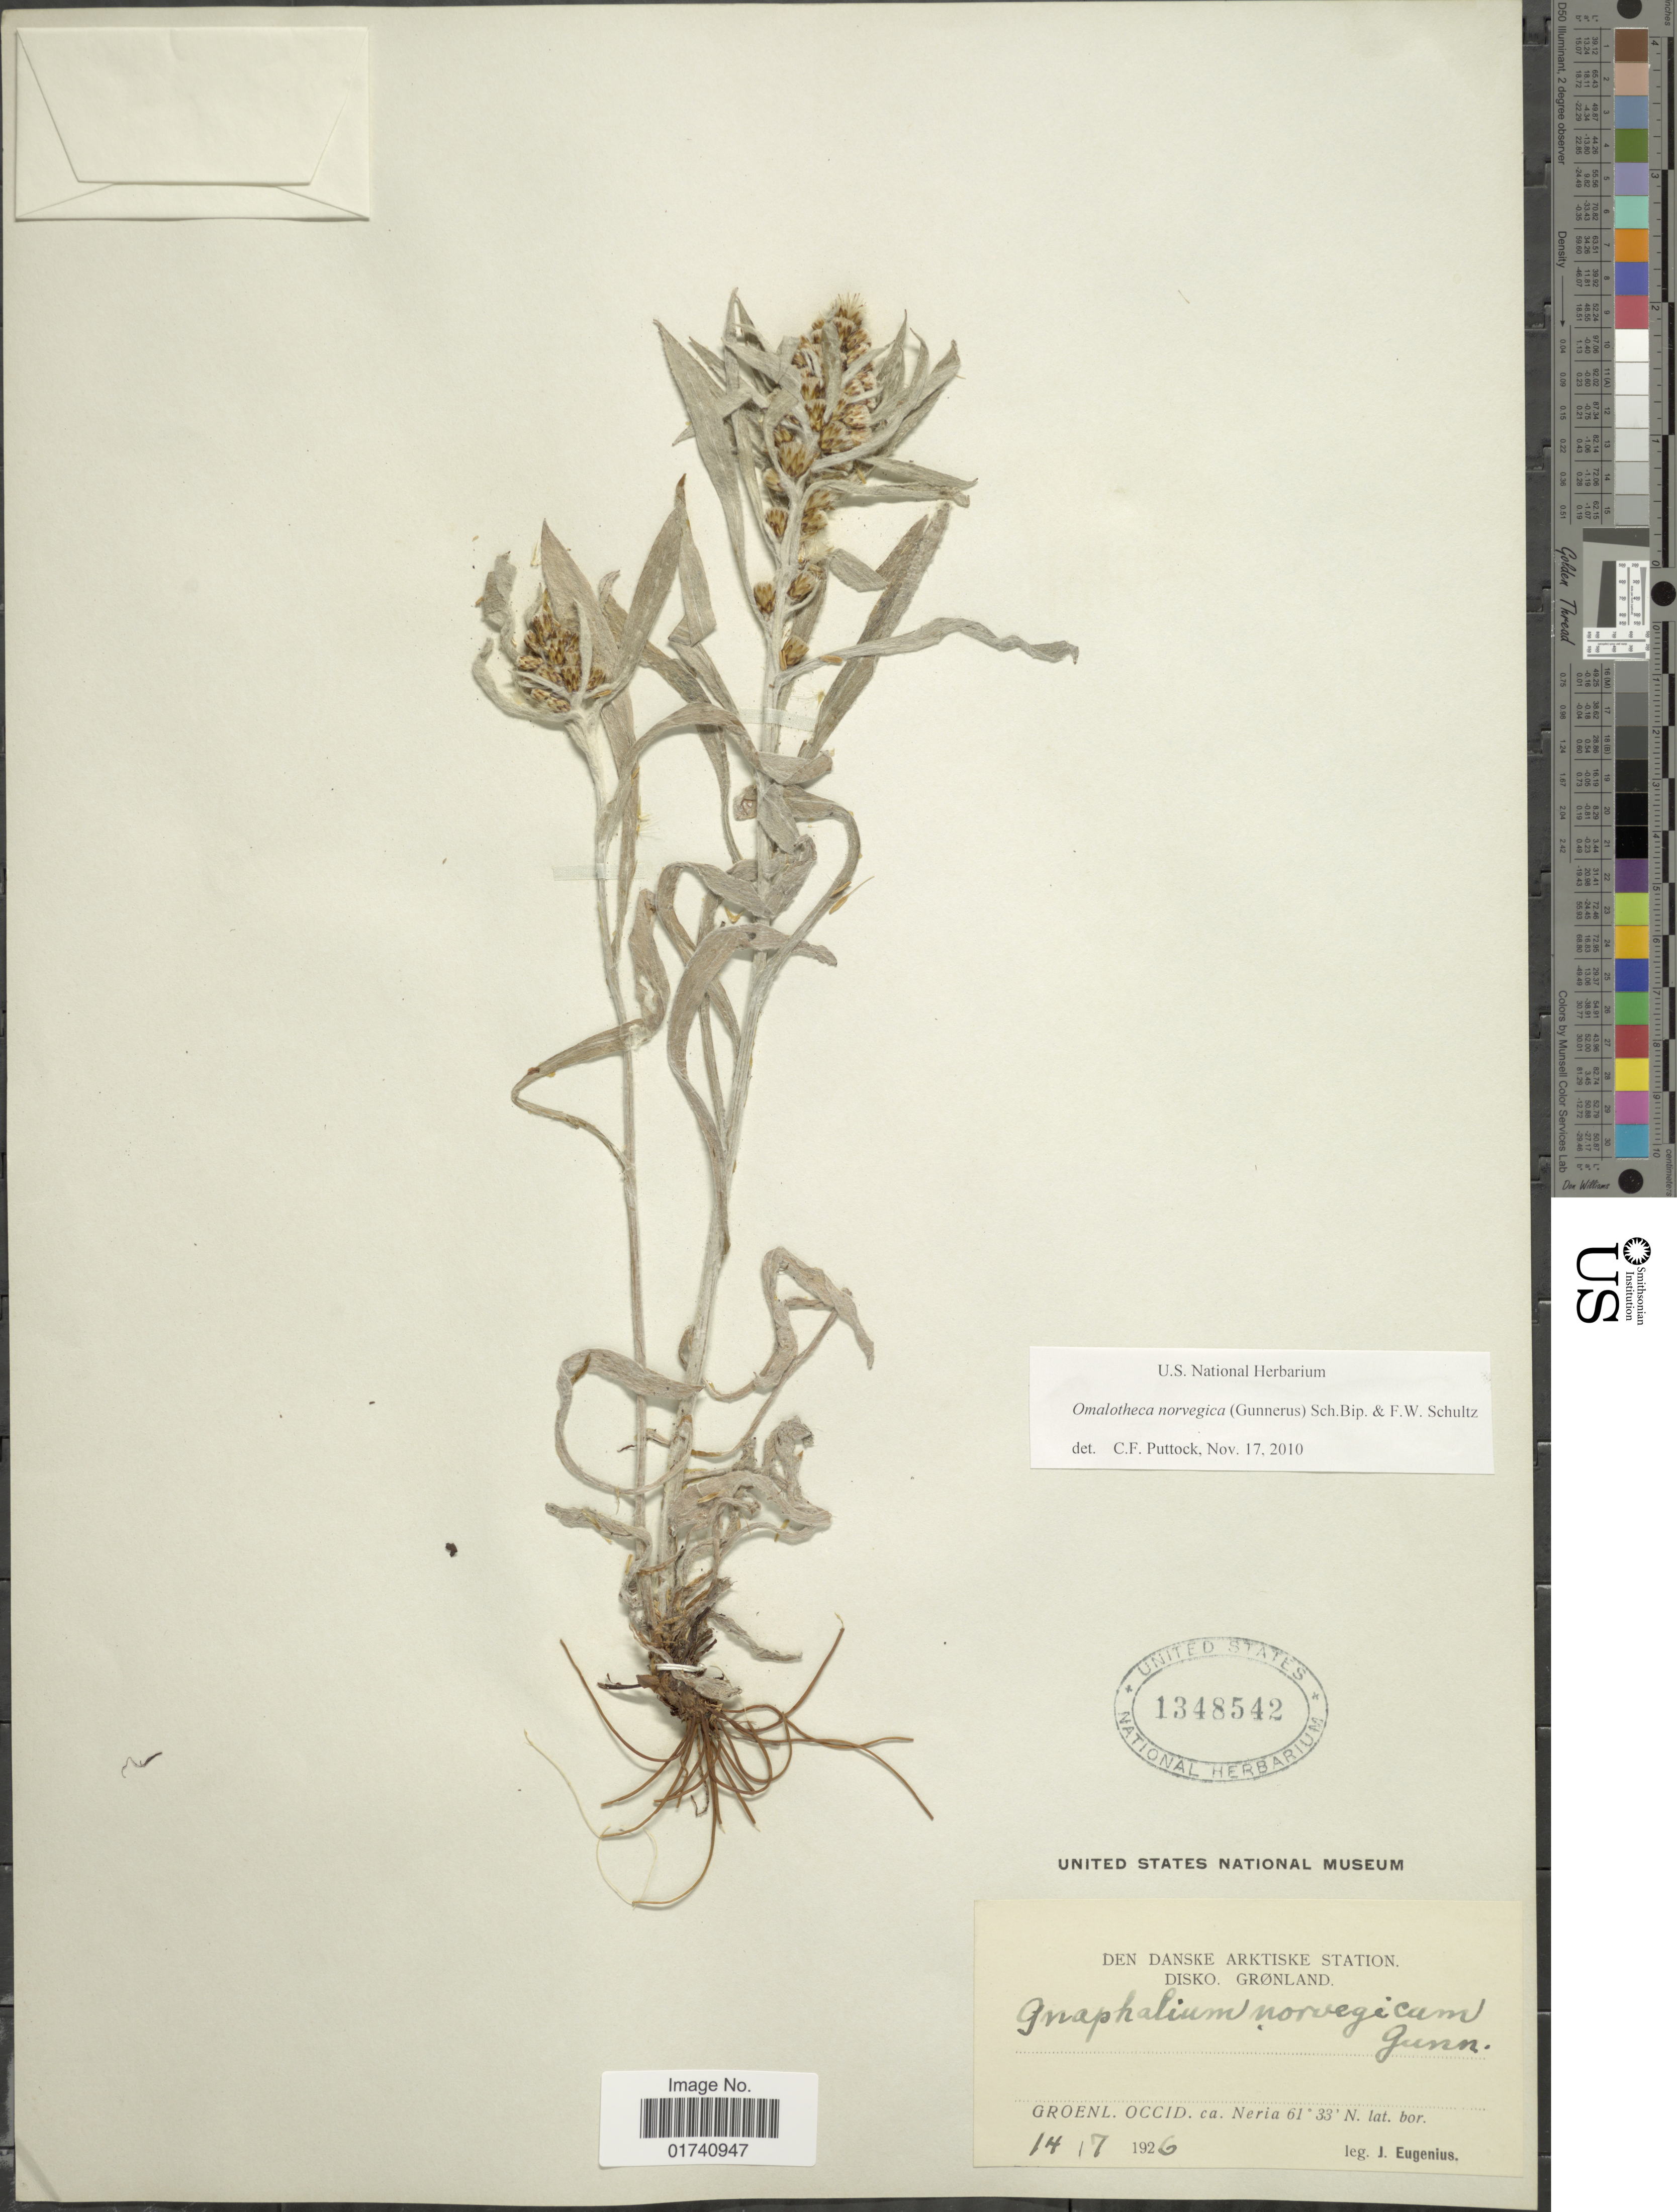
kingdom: Plantae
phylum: Tracheophyta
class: Magnoliopsida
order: Asterales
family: Asteraceae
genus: Omalotheca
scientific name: Omalotheca norvegica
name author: (Gunnerus) Sch. Bip. & F.W. Schultz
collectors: J. Eugenius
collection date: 1926-07-14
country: Greenland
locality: Groenl. Occid. ca. Neria.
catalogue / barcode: US 1348542